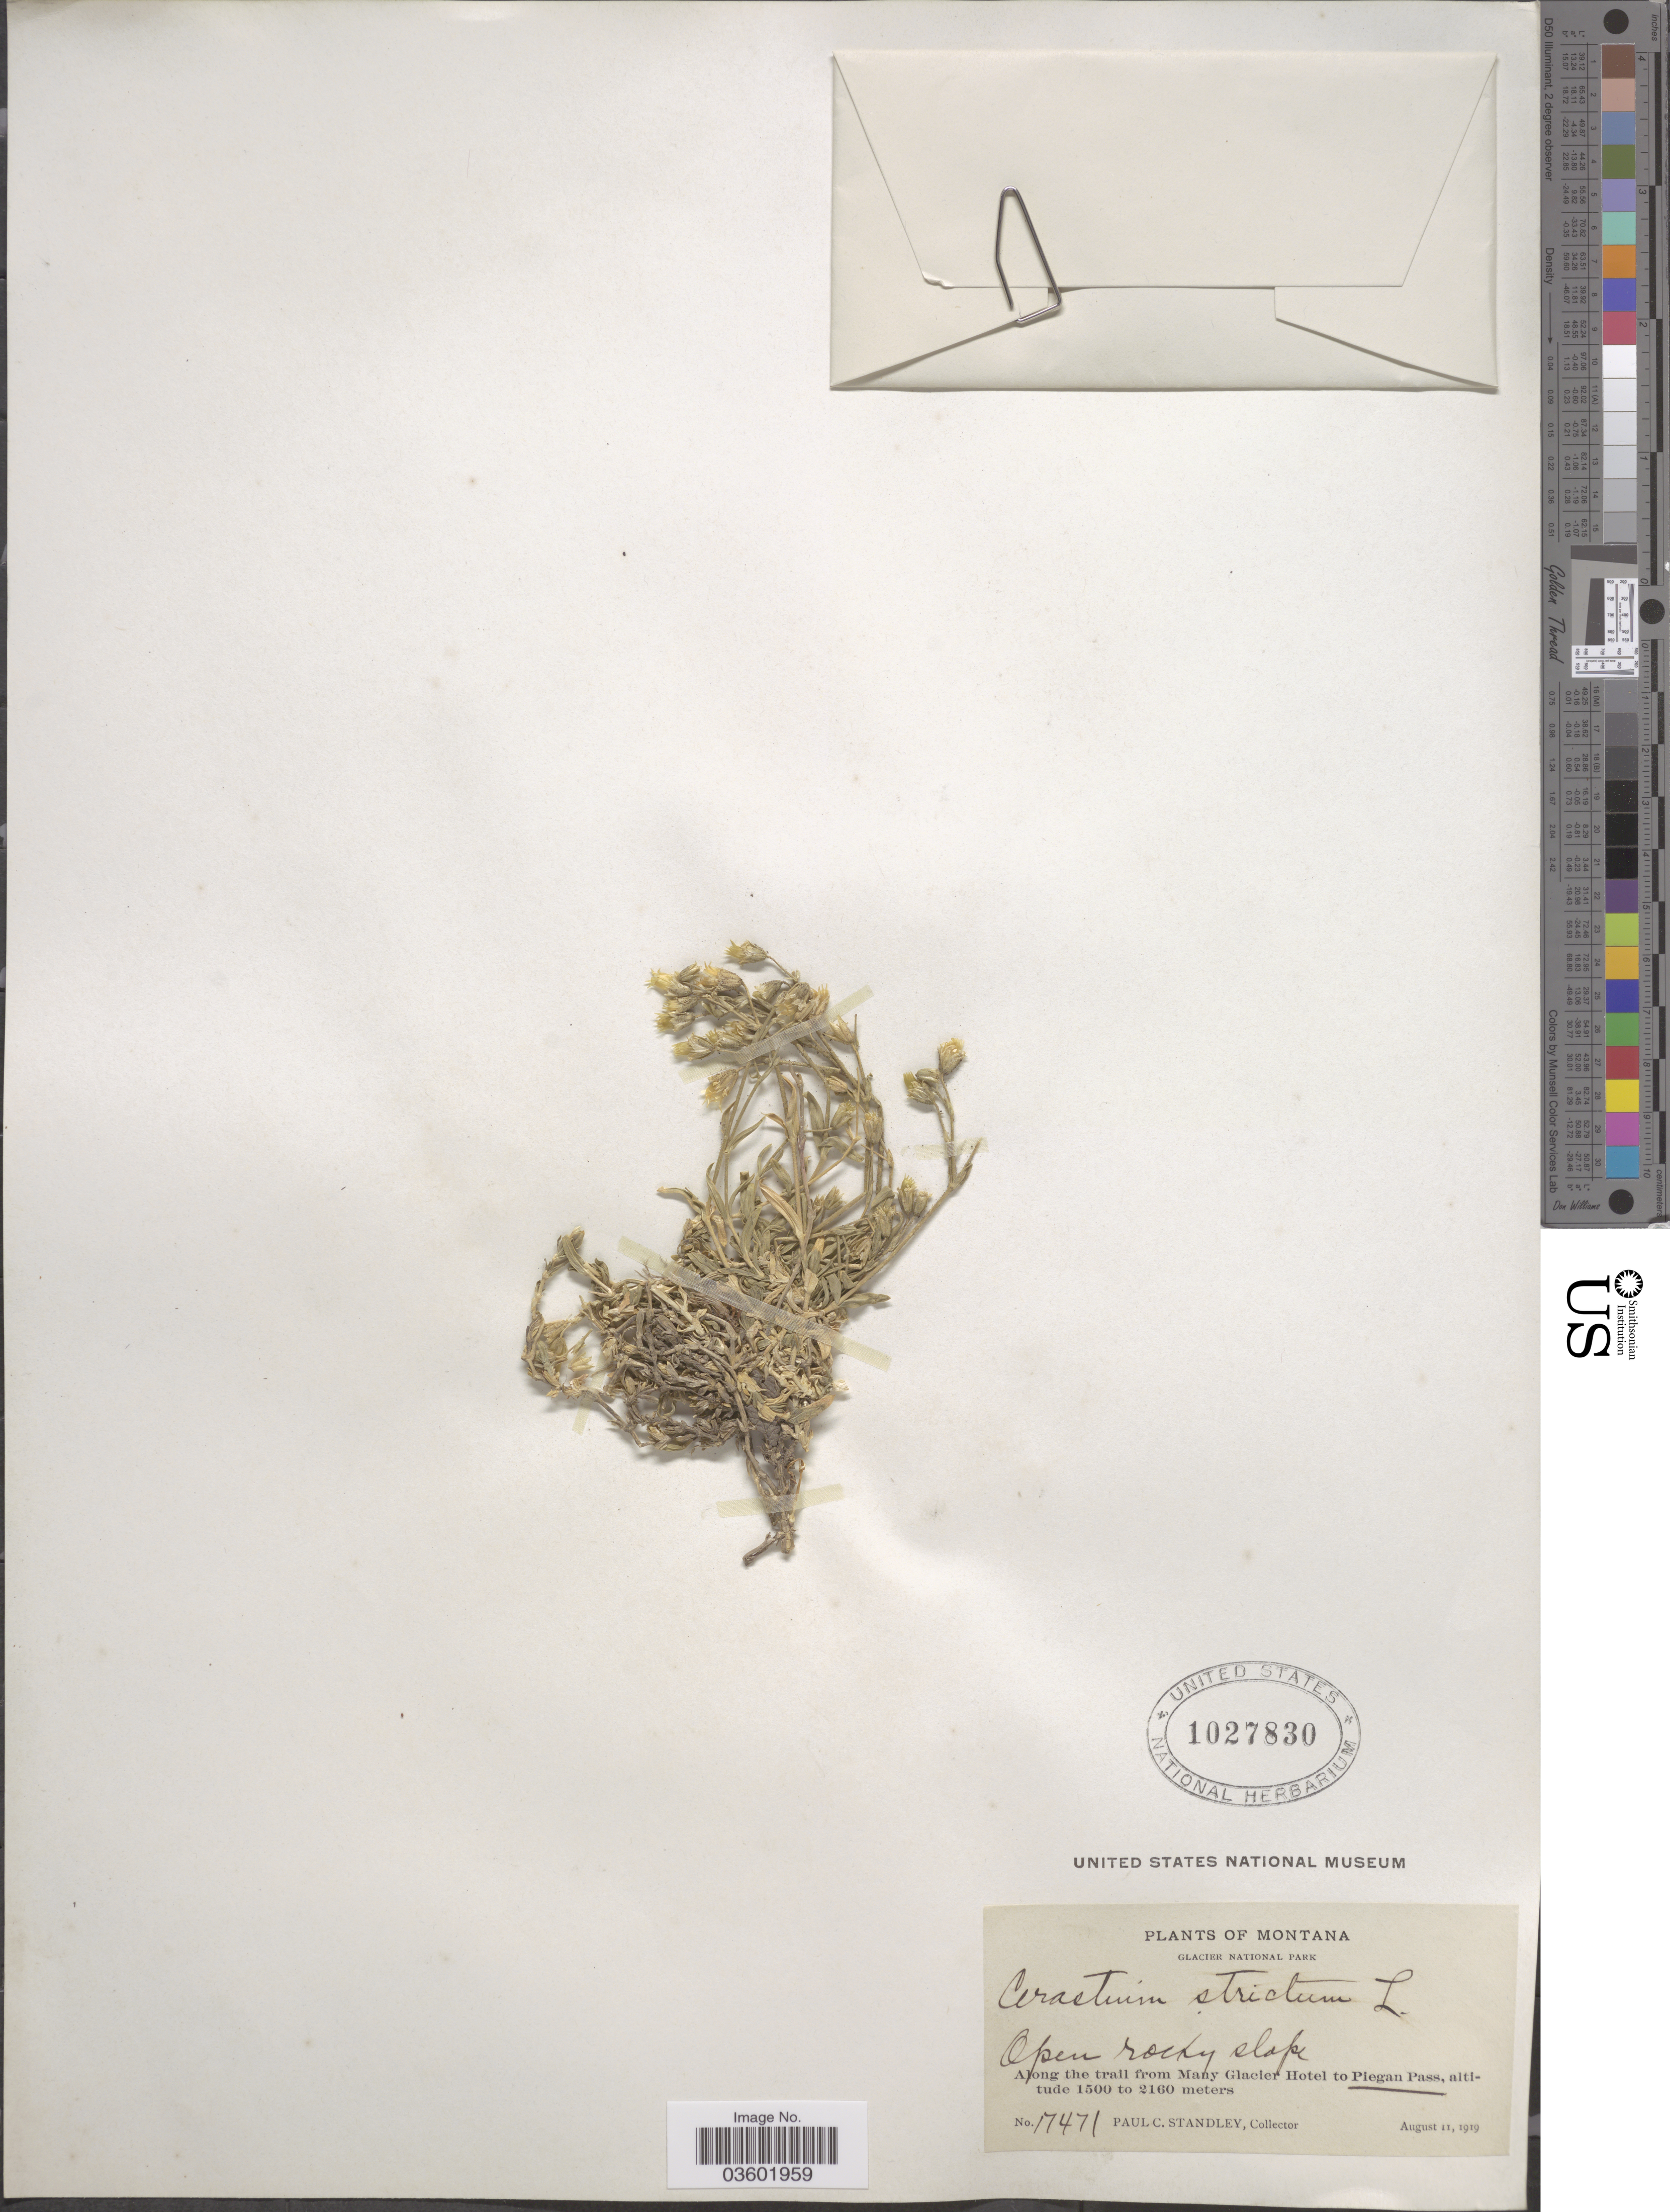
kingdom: Plantae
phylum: Tracheophyta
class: Magnoliopsida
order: Caryophyllales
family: Caryophyllaceae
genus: Cerastium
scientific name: Cerastium strictum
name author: L.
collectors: P. C. Standley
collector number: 17471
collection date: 1919-08-11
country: United States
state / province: Montana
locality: Glacier National Park. Along the trail from Many Glacier Hotel to Piegan Pass.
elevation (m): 1500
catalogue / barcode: US 1027830